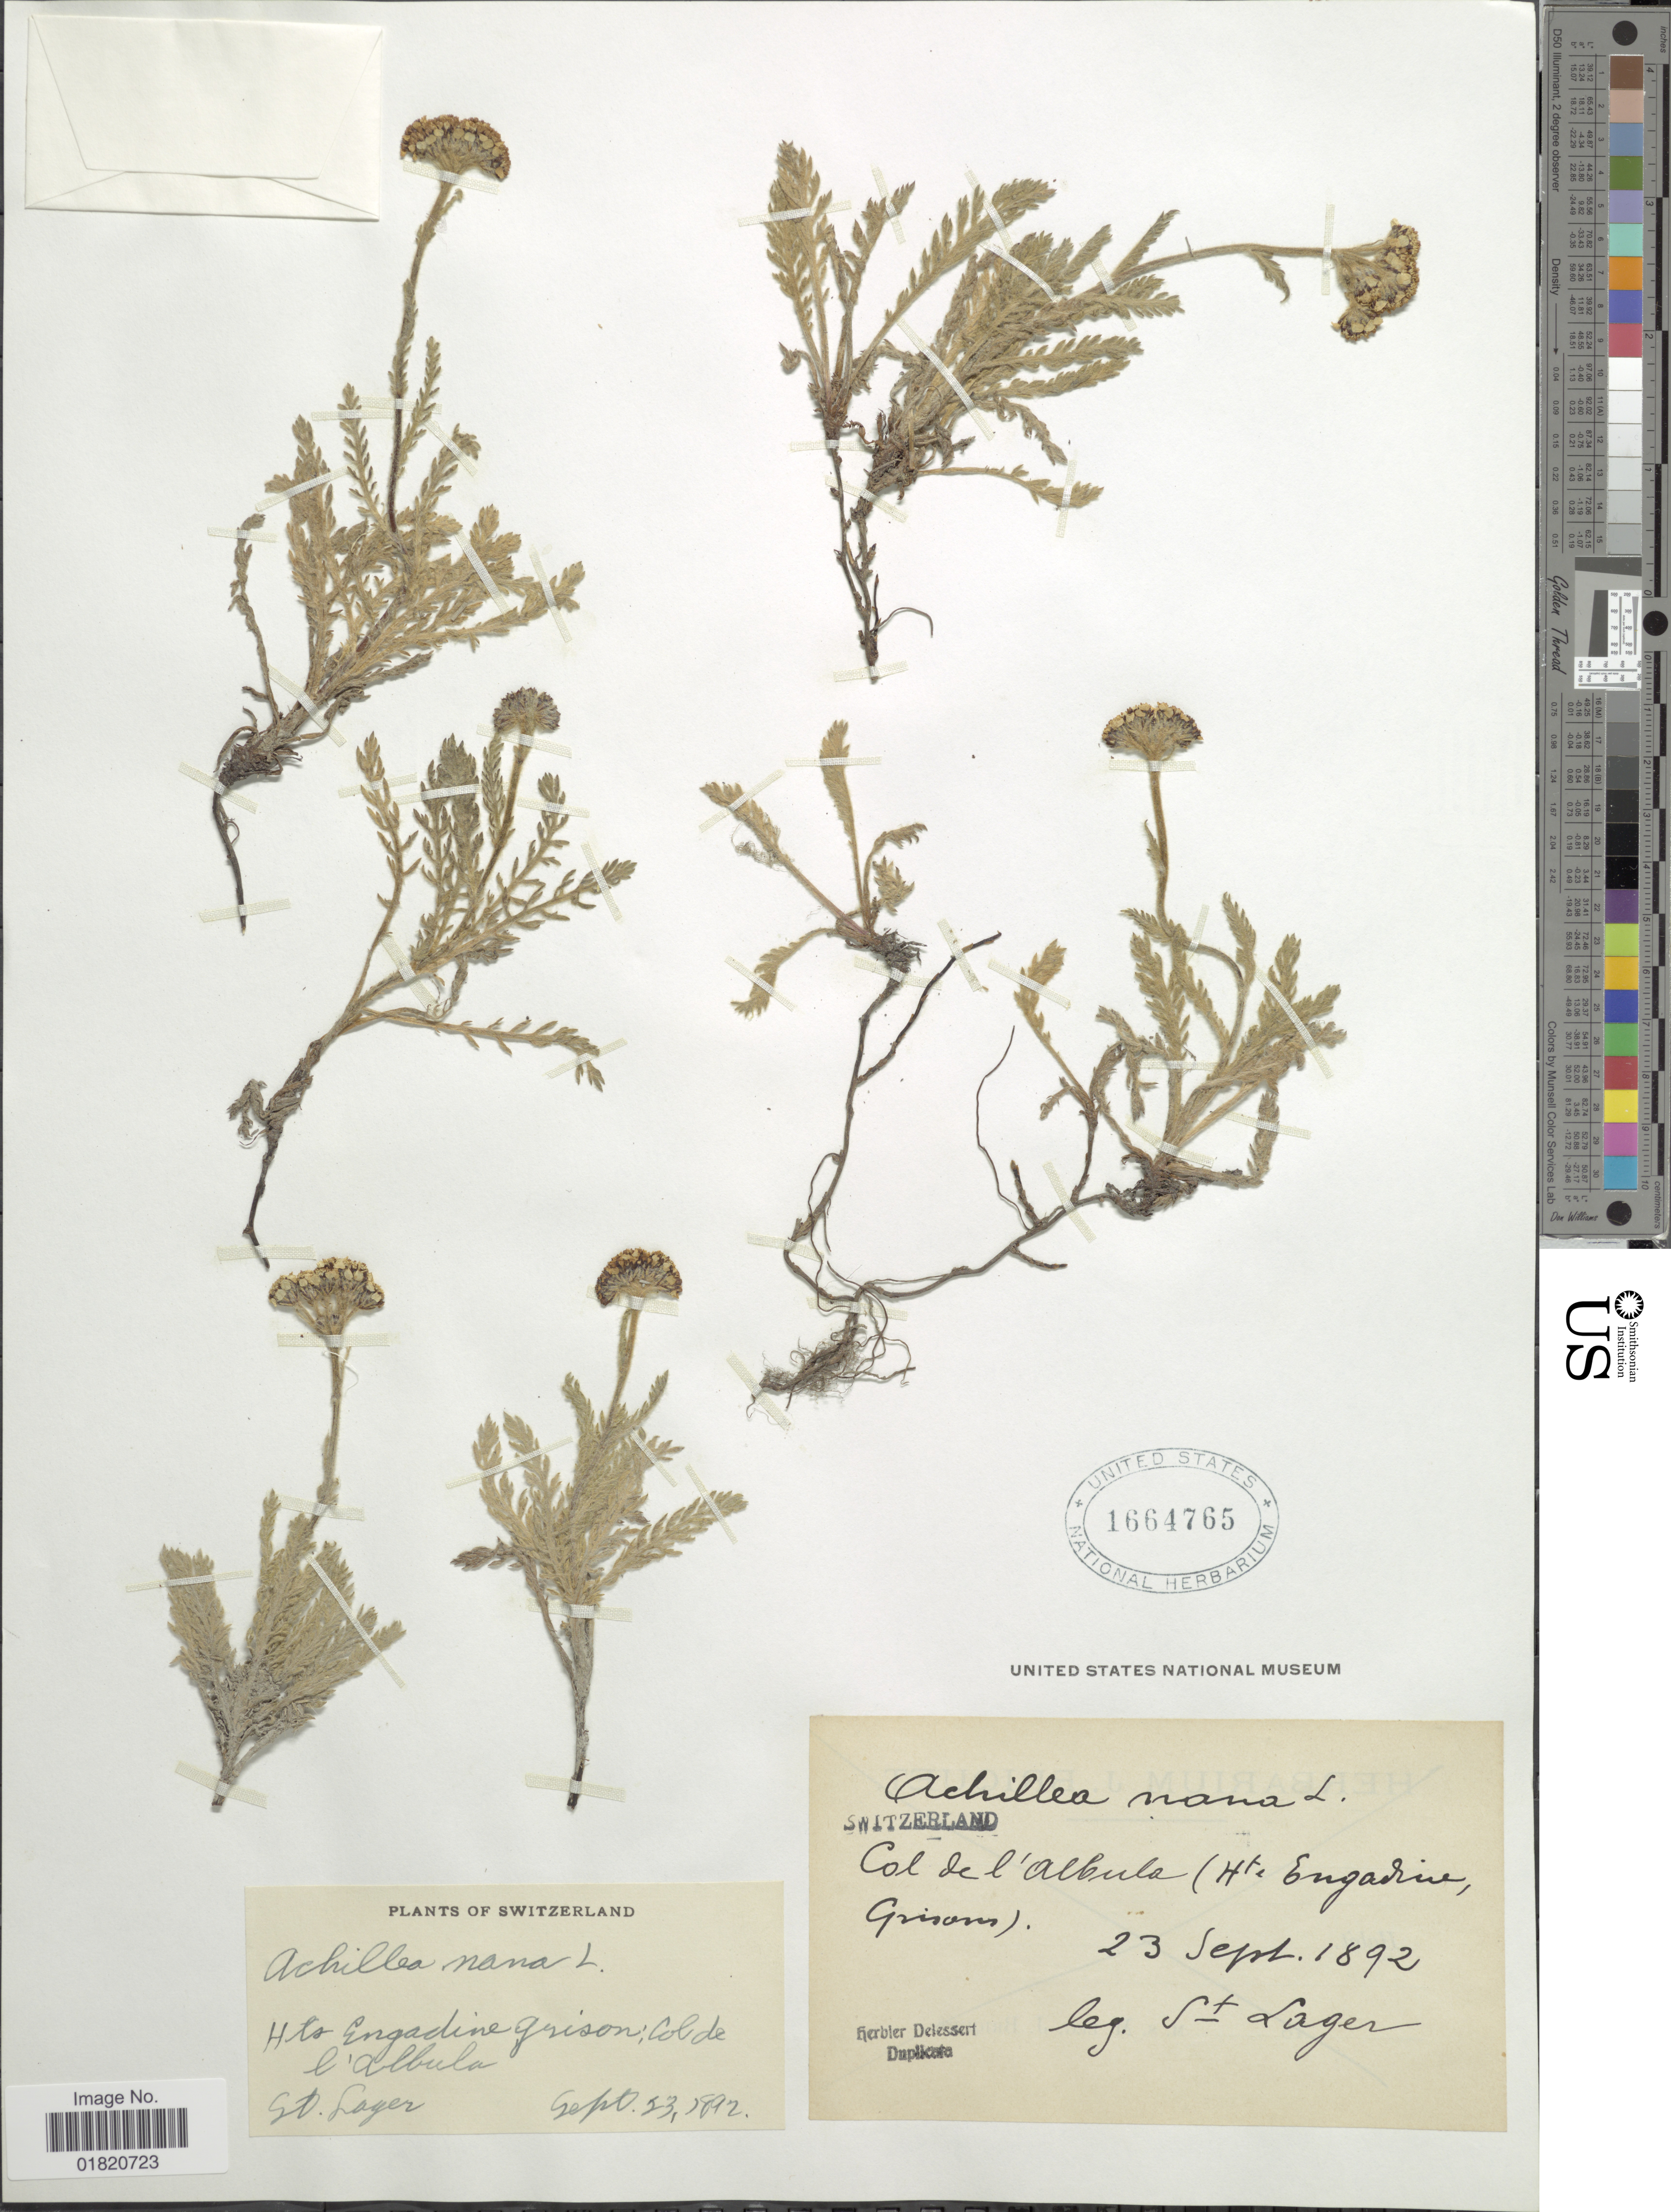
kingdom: Plantae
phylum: Tracheophyta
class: Magnoliopsida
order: Asterales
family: Asteraceae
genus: Achillea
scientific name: Achillea nana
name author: L.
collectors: -. St. Lager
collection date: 1892-09-23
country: Switzerland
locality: Col de l'albula (Hte Engadine, Grison)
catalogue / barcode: US 1664765